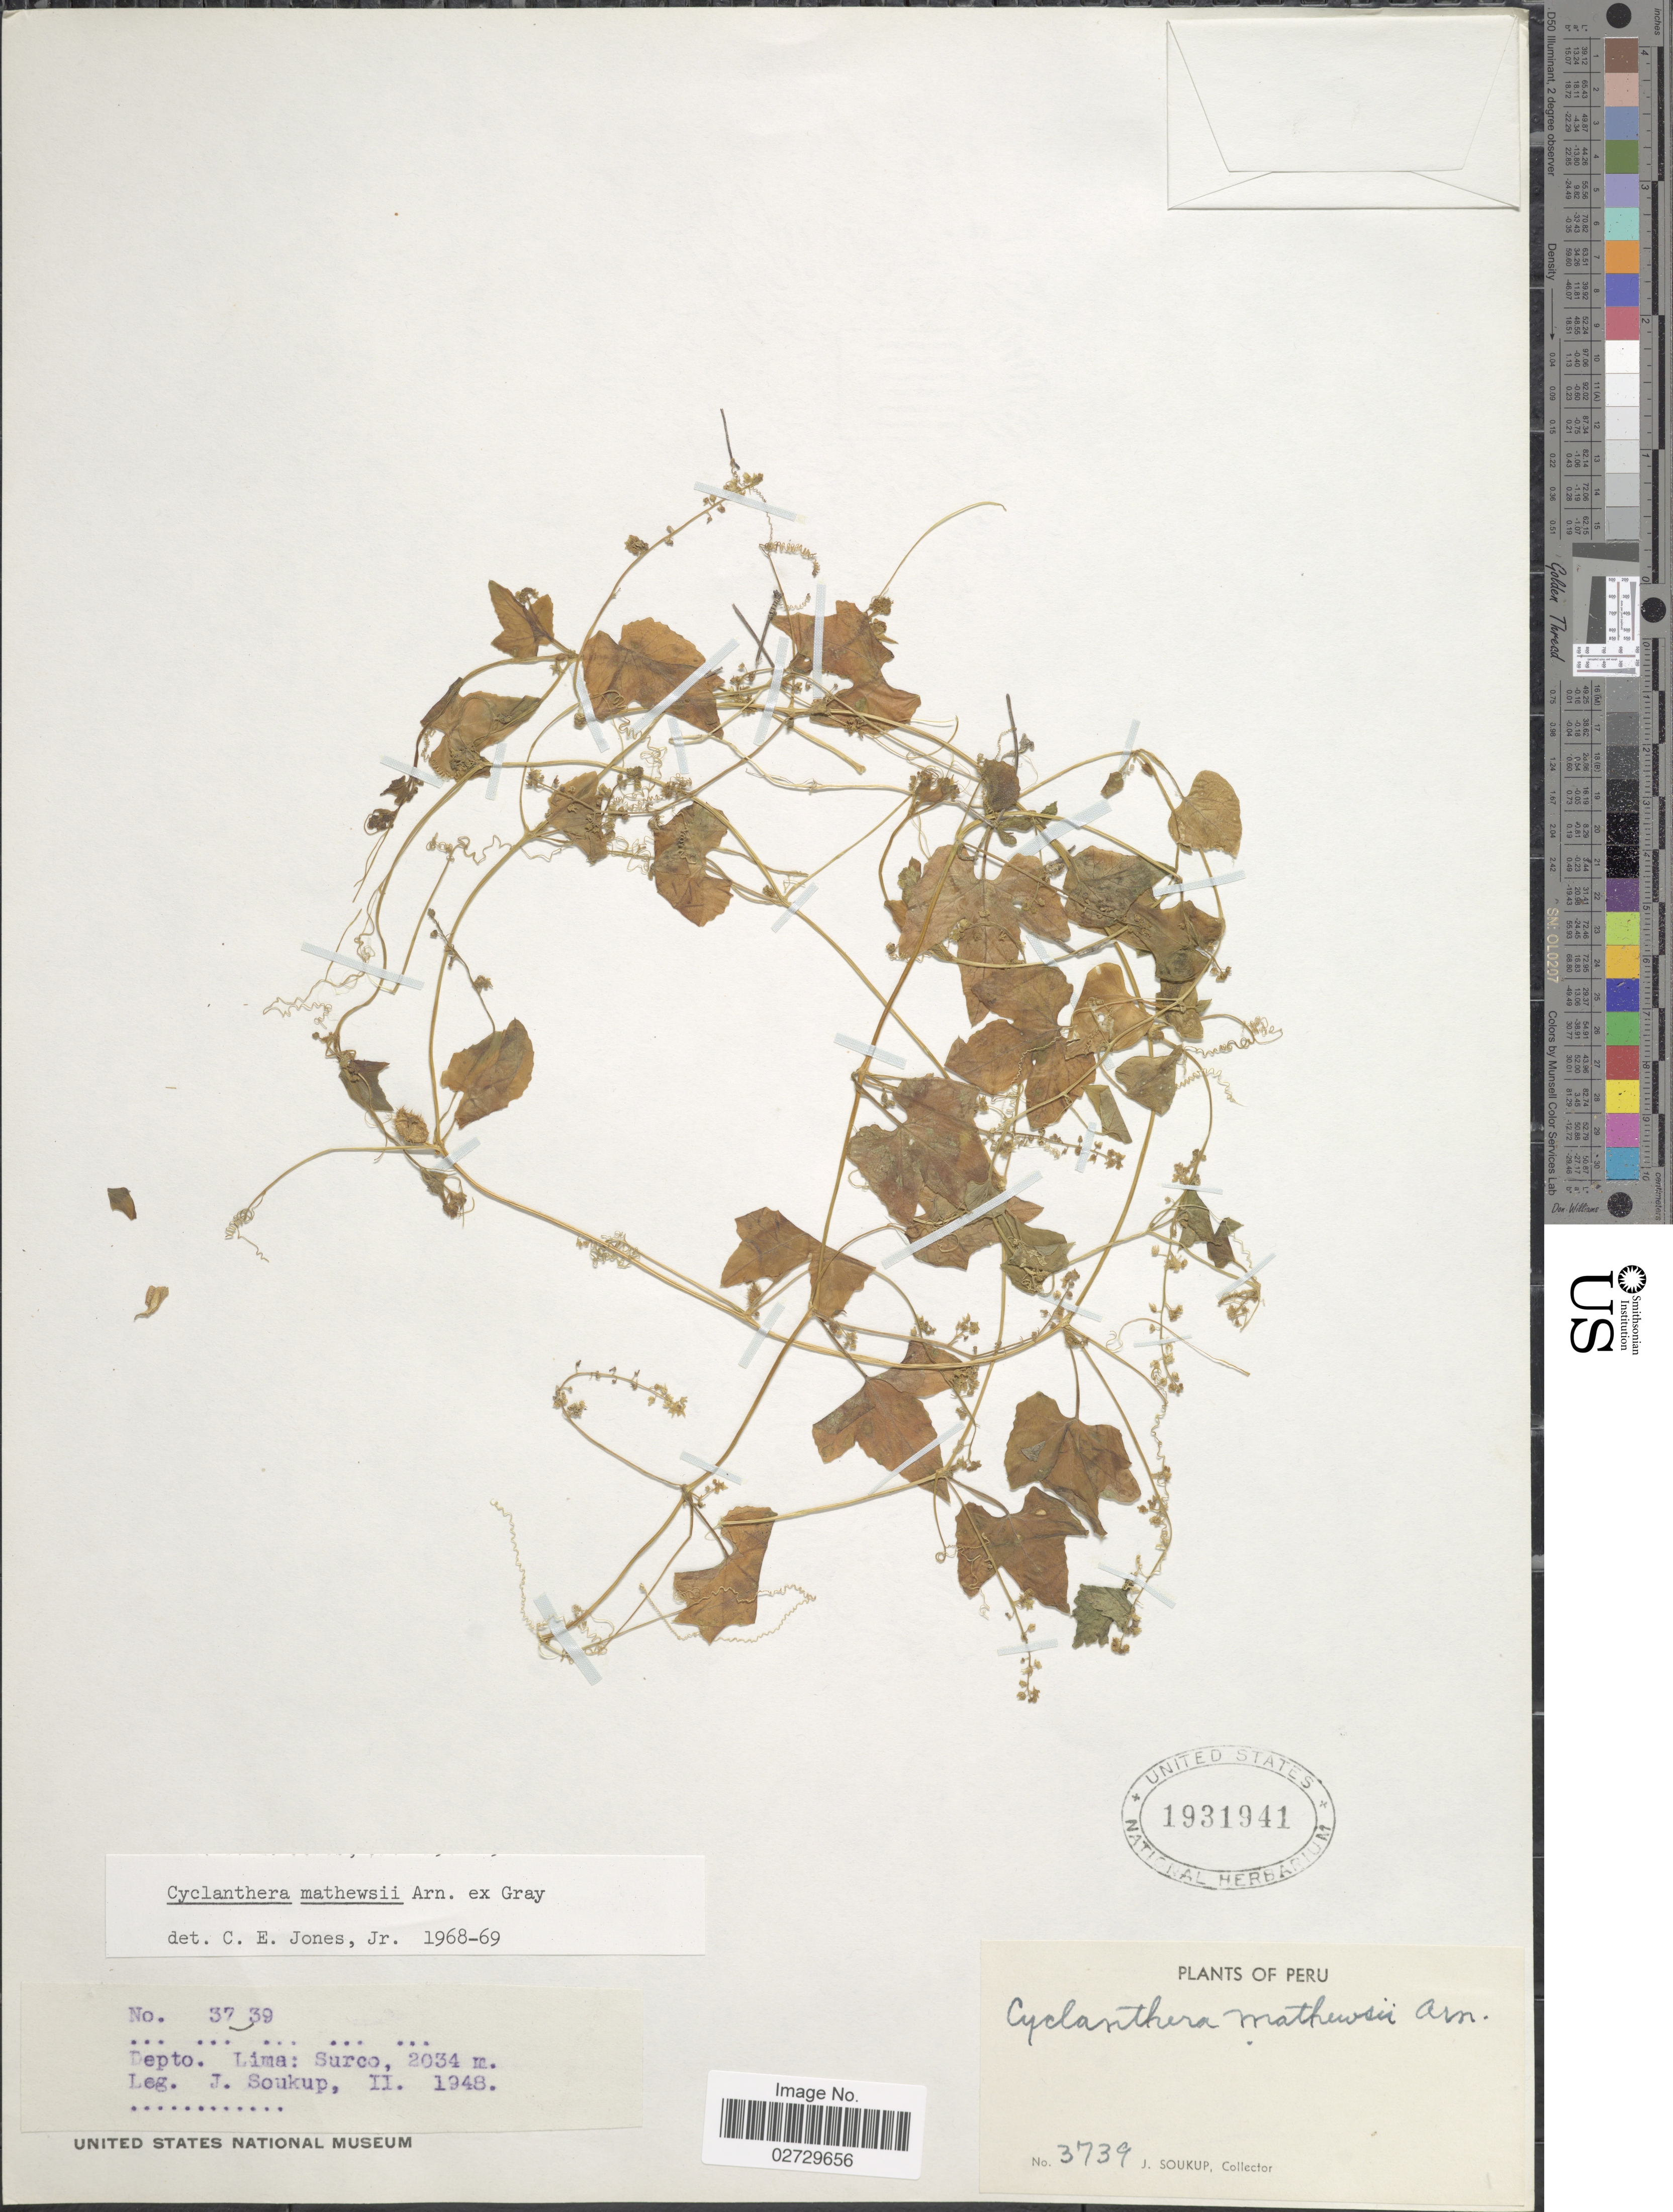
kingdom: Plantae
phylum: Tracheophyta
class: Magnoliopsida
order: Cucurbitales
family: Cucurbitaceae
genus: Cyclanthera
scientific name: Cyclanthera mathewsii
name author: Arn. ex A. Gray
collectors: J. J. Soukup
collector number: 3739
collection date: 1948-02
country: Peru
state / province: Lima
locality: Depto. Lima: Sucro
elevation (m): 2034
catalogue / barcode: US 1931941